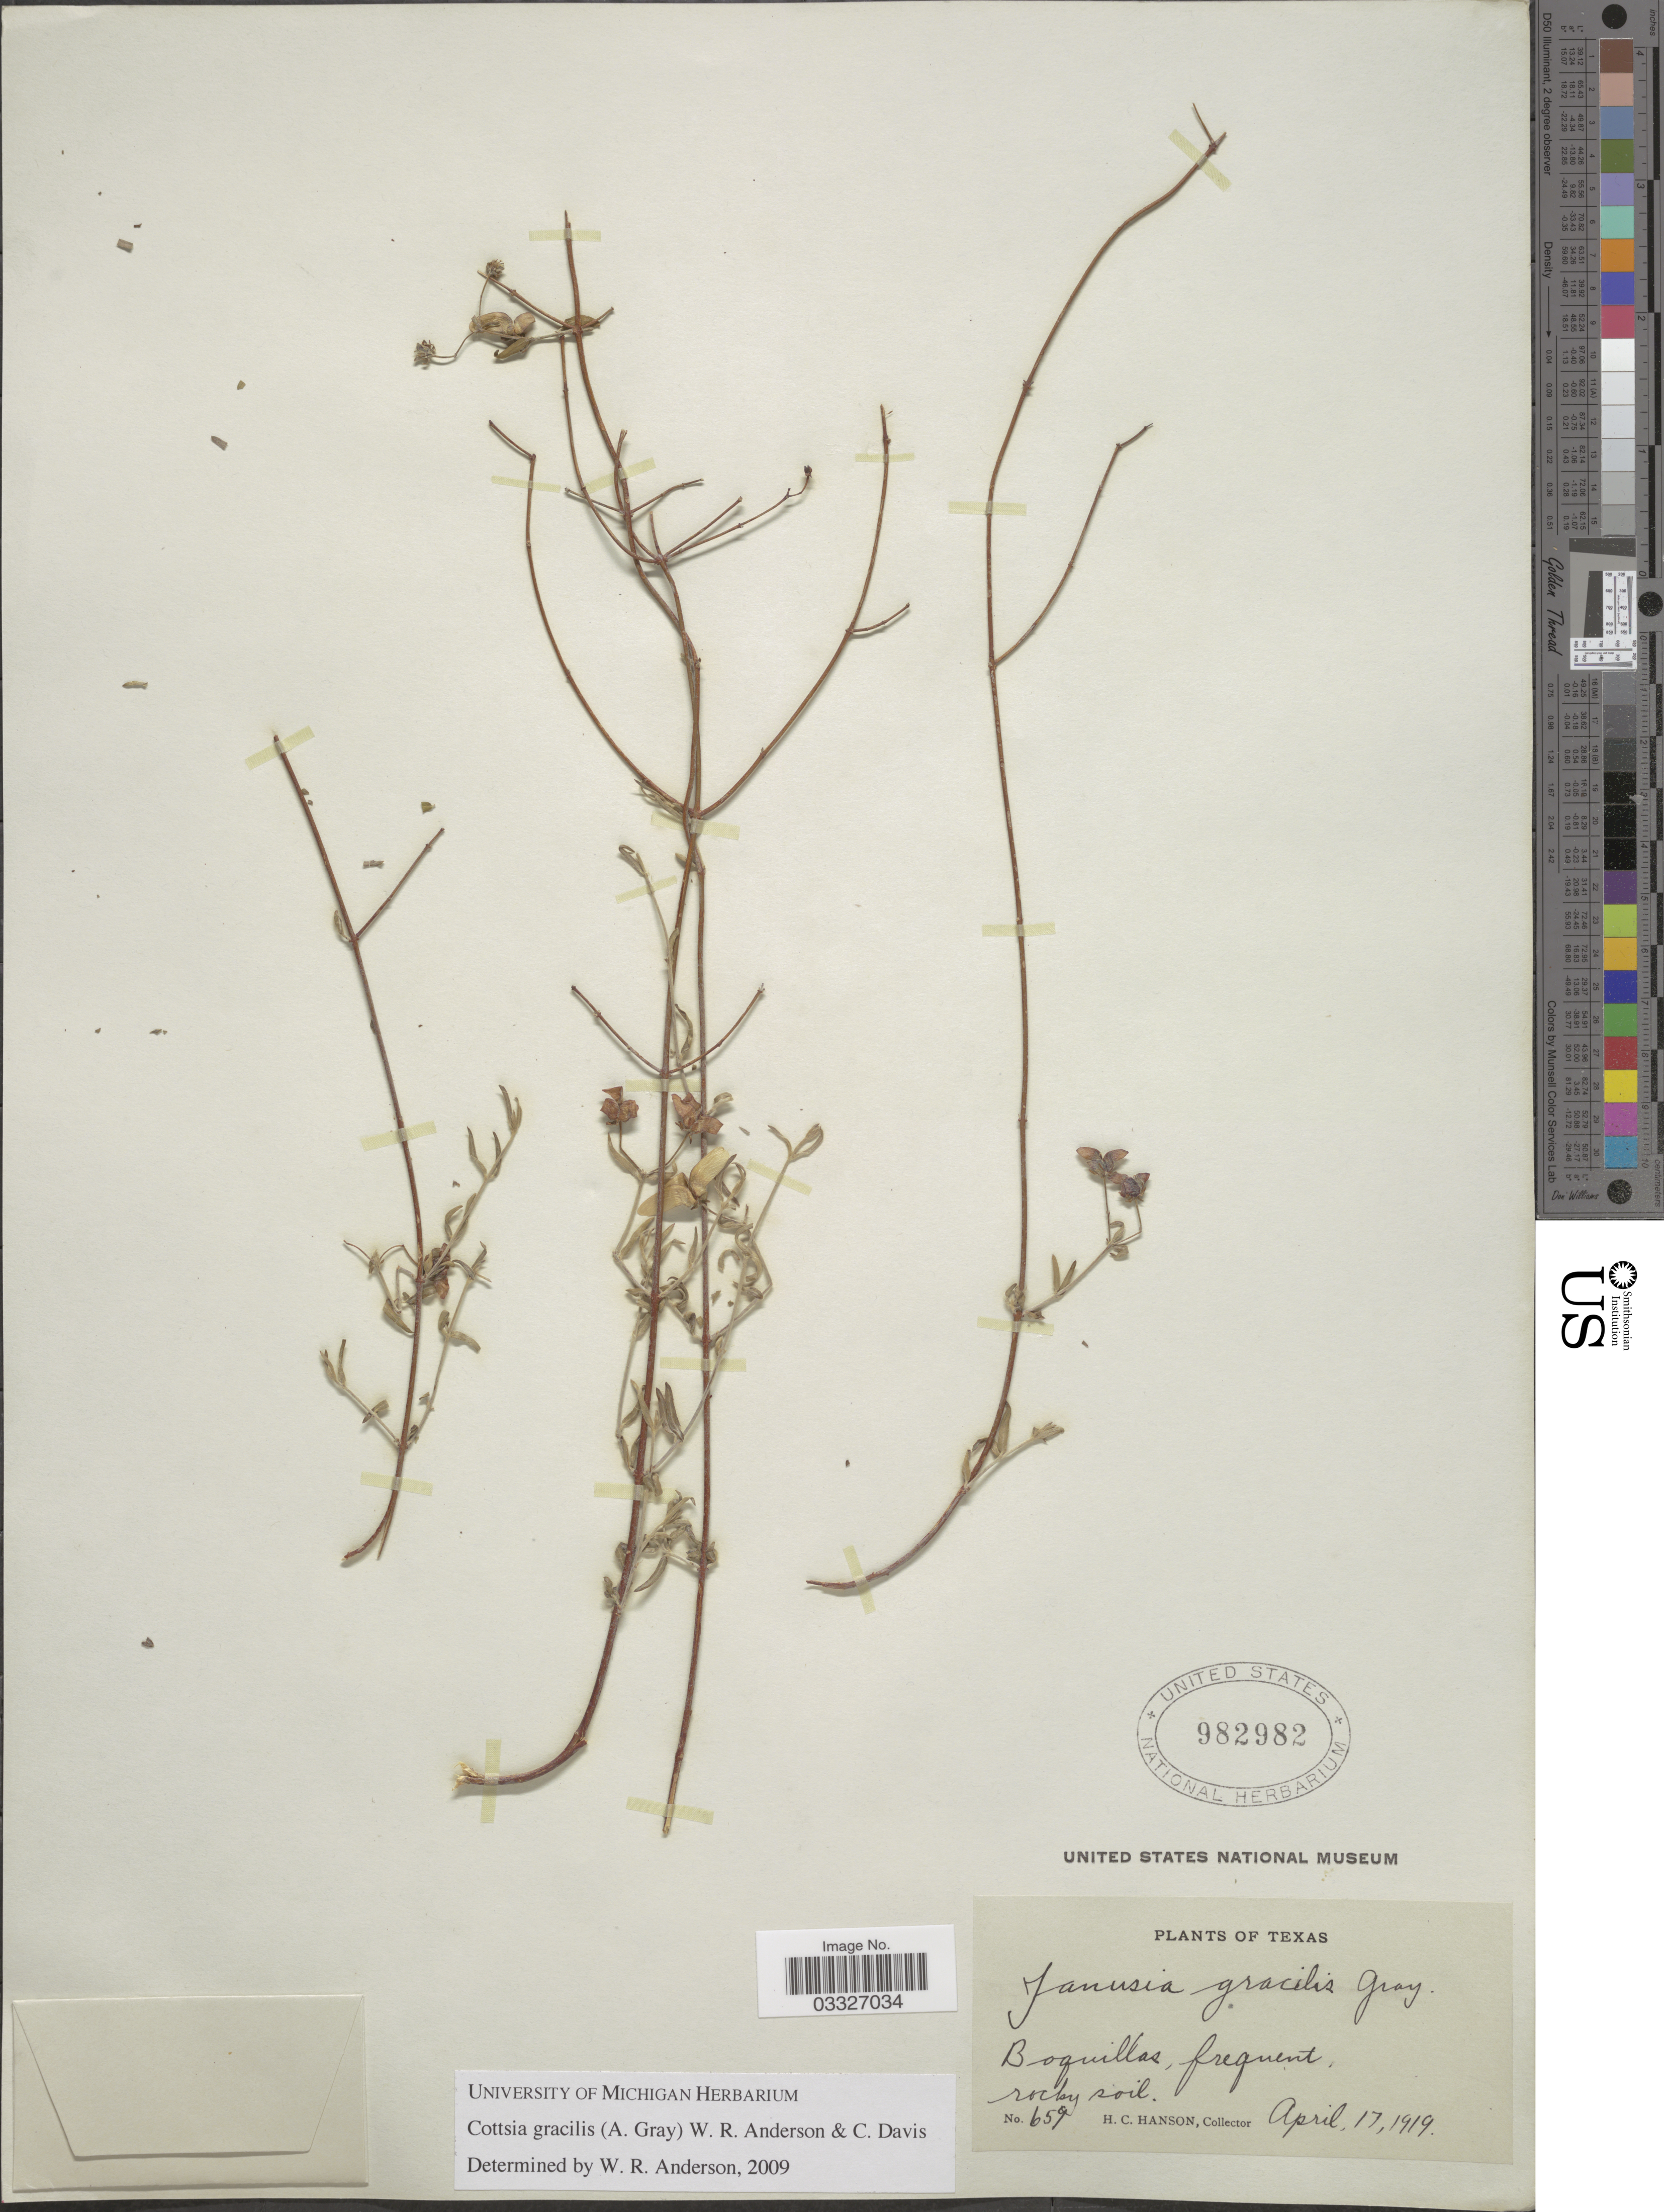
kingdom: Plantae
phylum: Tracheophyta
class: Magnoliopsida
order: Malpighiales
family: Malpighiaceae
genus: Cottsia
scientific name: Cottsia gracilis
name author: (A. Gray) W.R. Anderson & C. Davis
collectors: H. Hanson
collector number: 659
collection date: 1919-04-17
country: United States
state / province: Texas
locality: Boquillas.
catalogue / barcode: US 982982